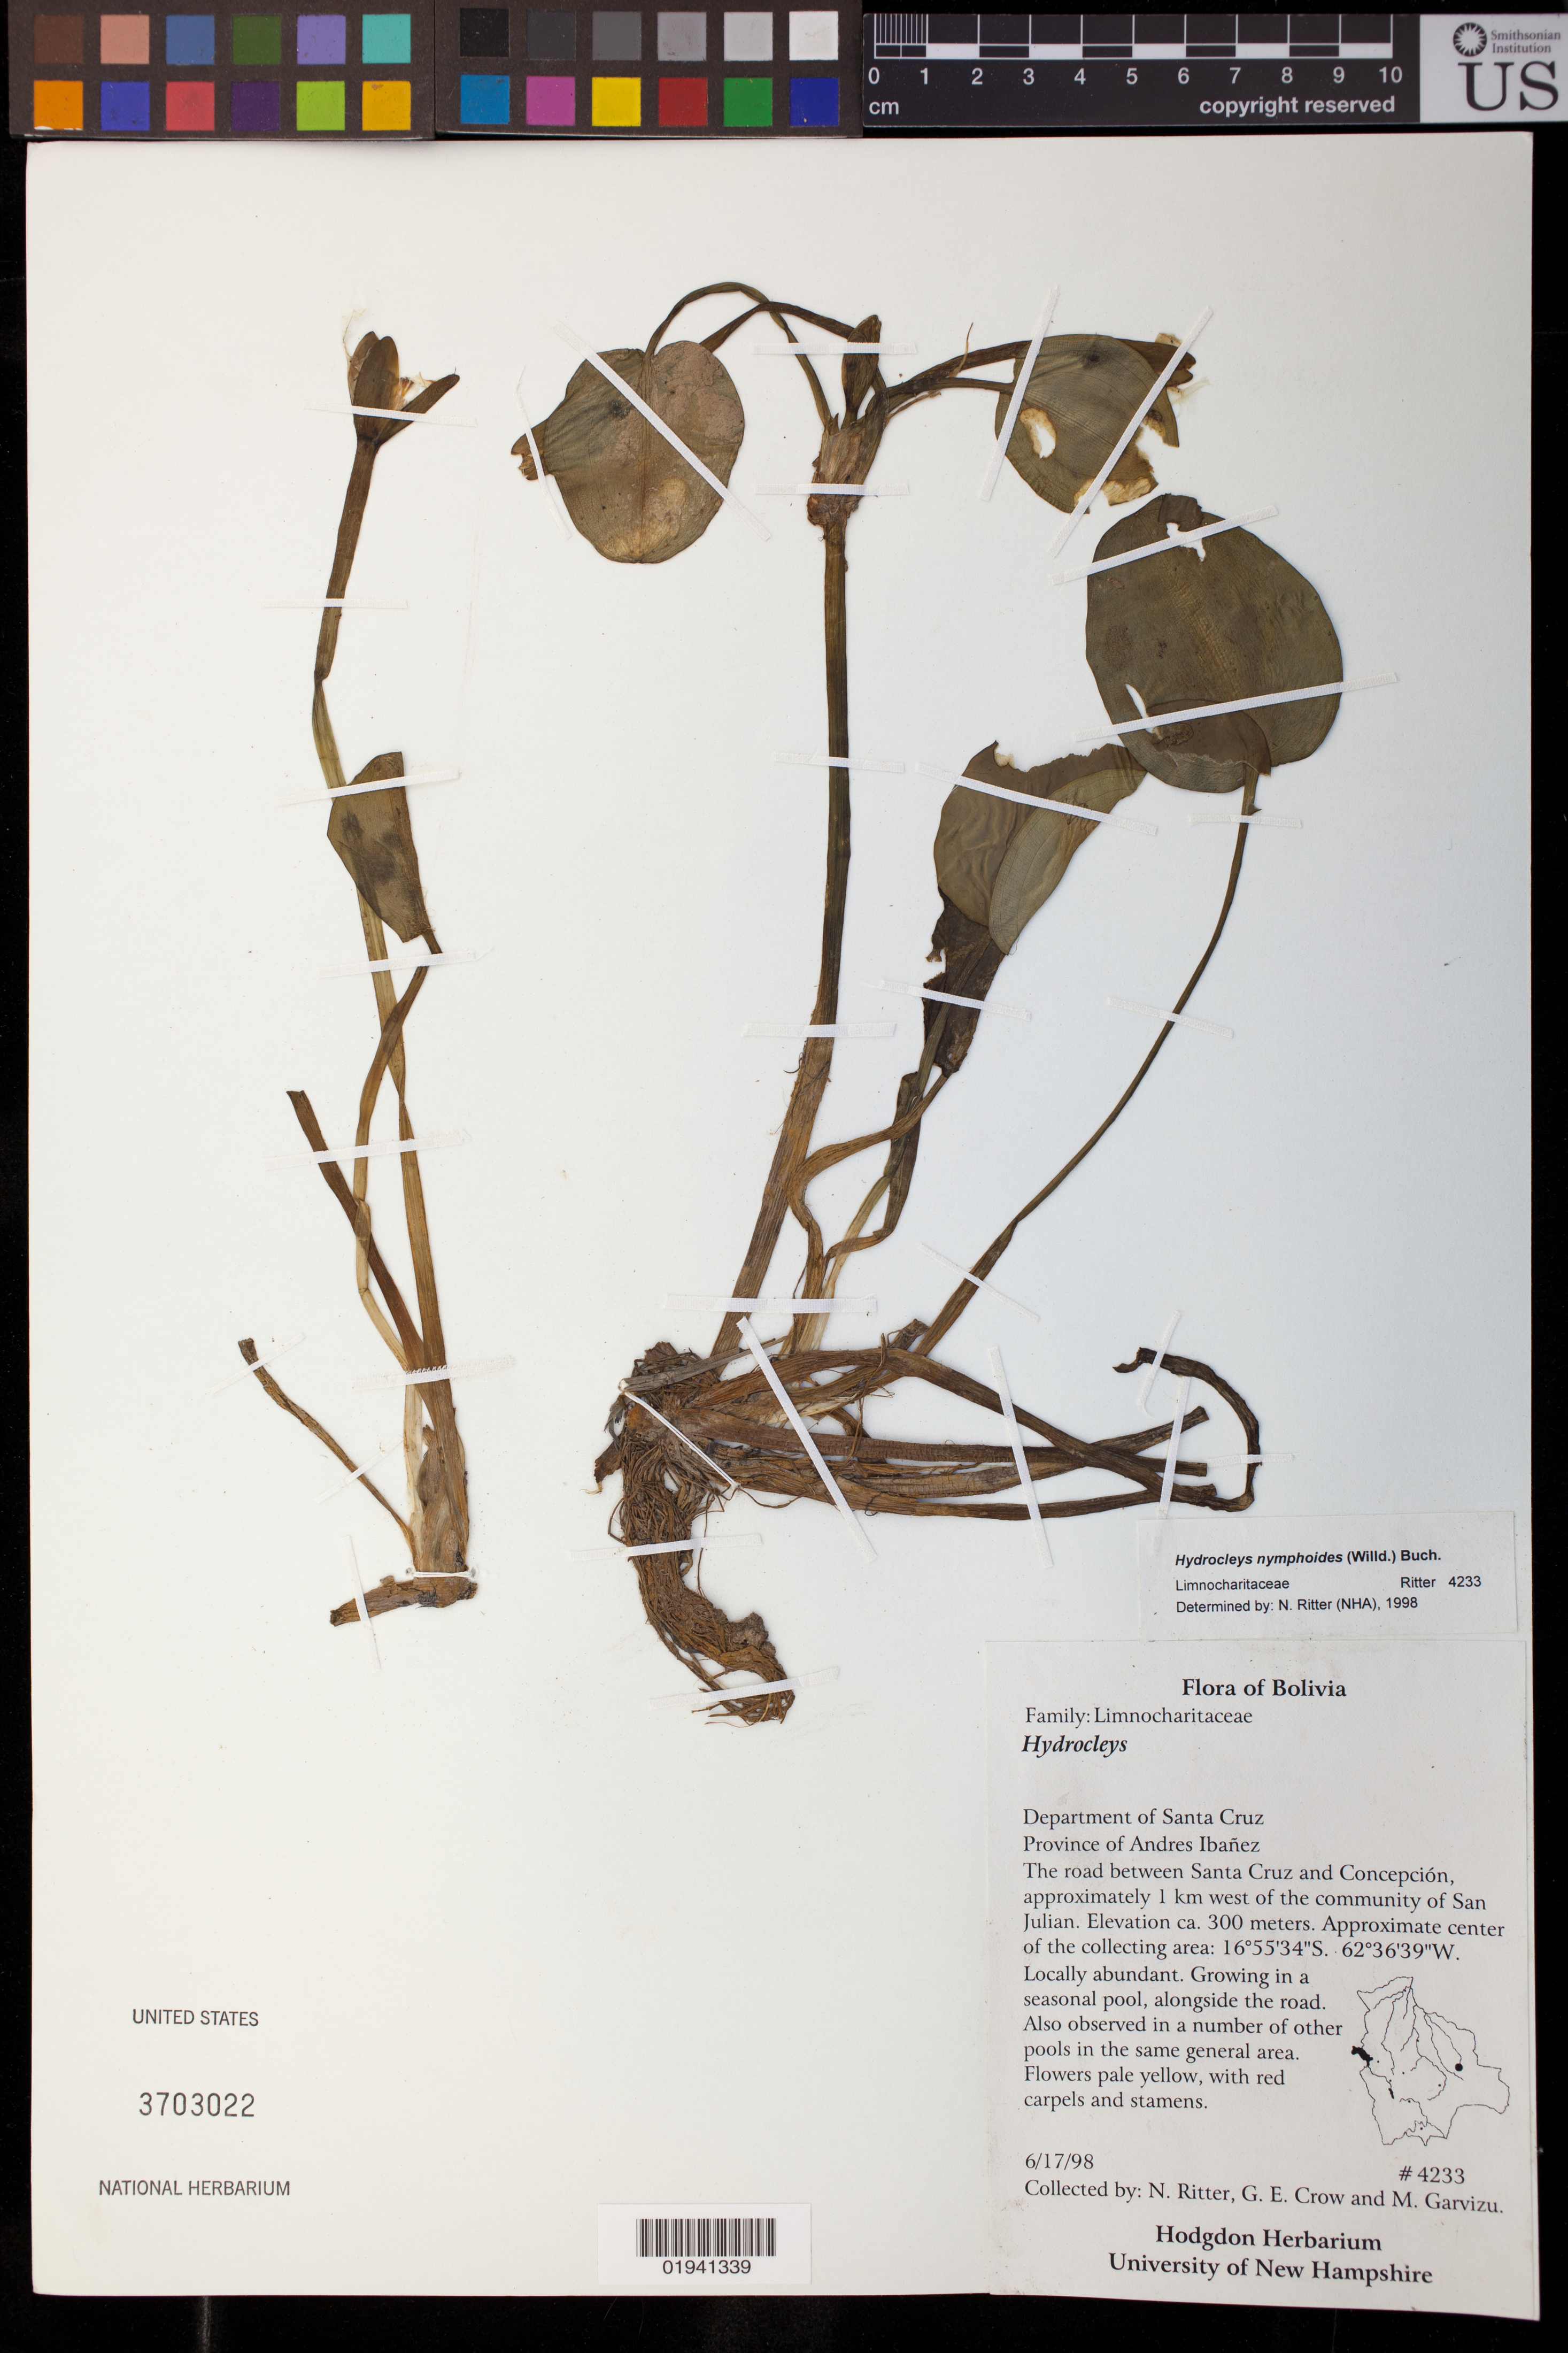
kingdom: Plantae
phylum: Tracheophyta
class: Liliopsida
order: Alismatales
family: Alismataceae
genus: Hydrocleys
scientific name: Hydrocleys nymphoides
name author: (Humb. & Bonpl. ex Willd.) Buchenau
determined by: Ritter, N.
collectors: N. Ritter, G. E. Crow & M. Garvizu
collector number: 4233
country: Bolivia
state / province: Santa Cruz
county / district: Andrés Ibáñez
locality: The road between Santa Cruz and Conception, approximately 1km west of the community of San Julian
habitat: growing in a seasonal pool, alongside the road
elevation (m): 300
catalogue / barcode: US 3703022